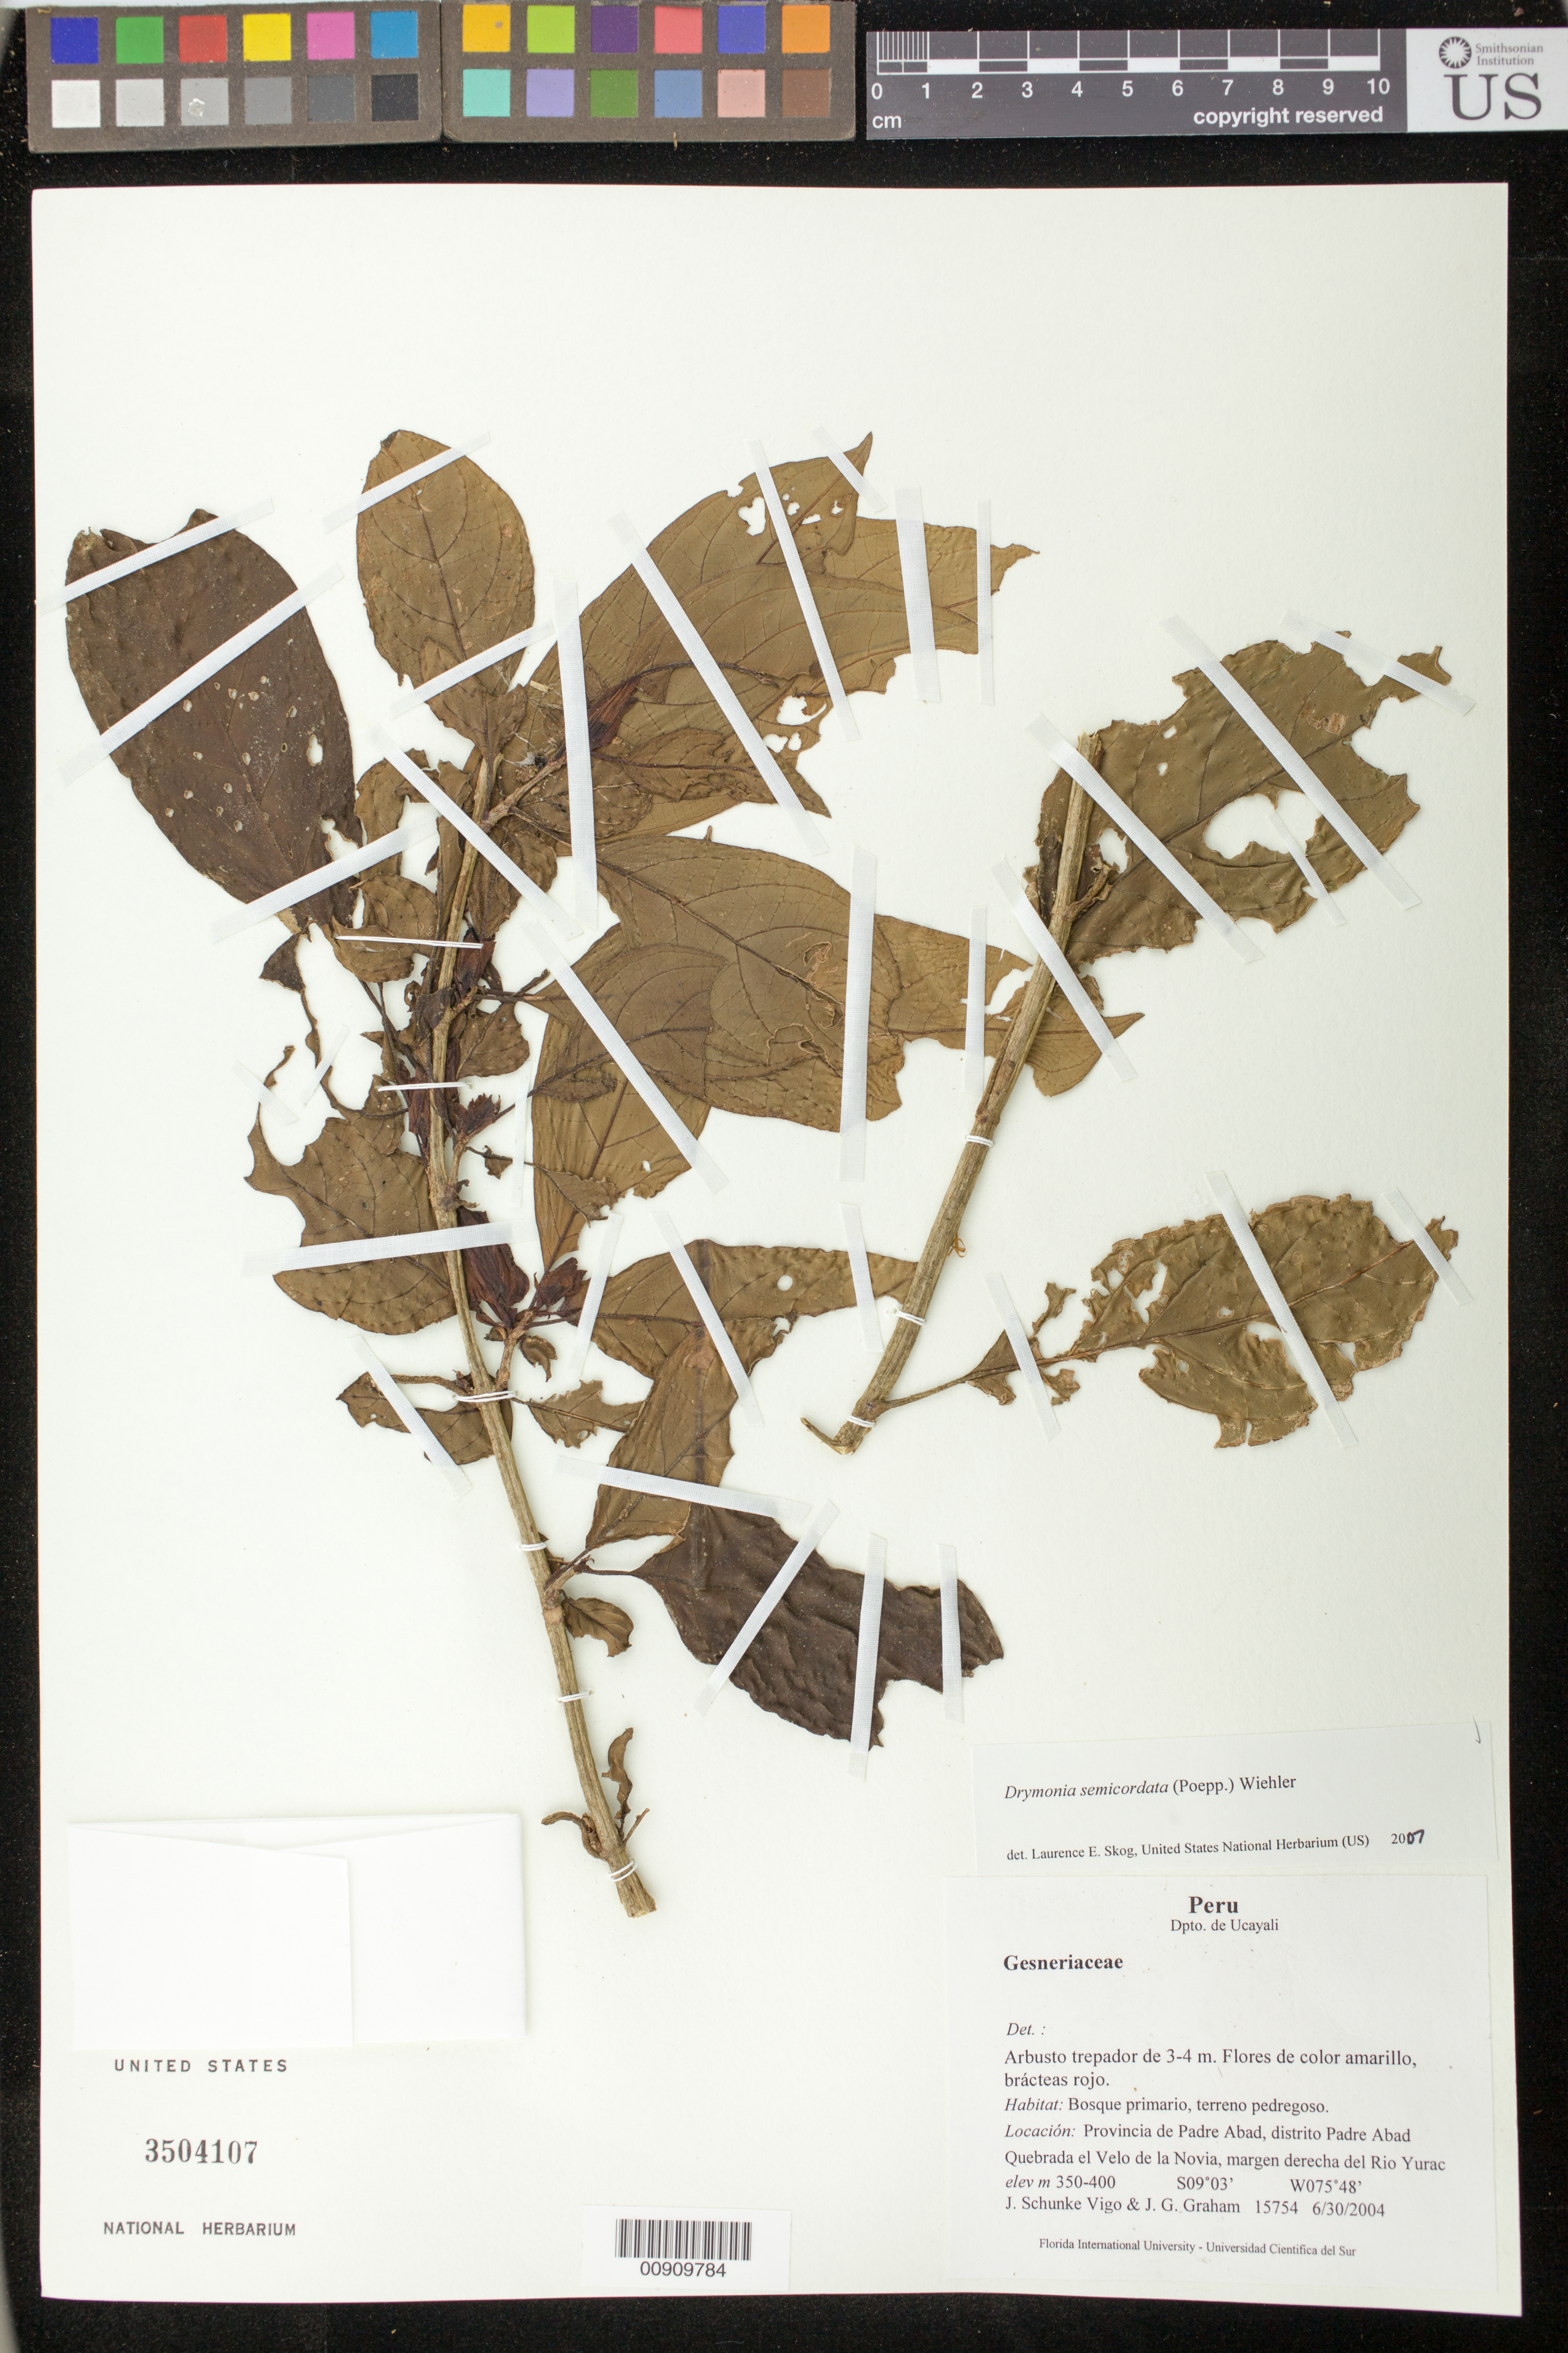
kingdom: Plantae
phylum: Tracheophyta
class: Magnoliopsida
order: Lamiales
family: Gesneriaceae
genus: Drymonia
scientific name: Drymonia semicordata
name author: (Poepp.) Wiehler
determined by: Skog, Laurence E.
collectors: J. Schunke Vigo & J. G. Graham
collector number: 15754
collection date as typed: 30 Jun 2004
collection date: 2004-06-30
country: Peru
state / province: Ucayali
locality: Provincia de Padre Abad, distrito Padre Abad. Quebrada el Velo de la Novia, margen derecha del Rio Yurac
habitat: Bosque primario, terreno pedregoso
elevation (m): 350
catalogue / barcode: US 3504107